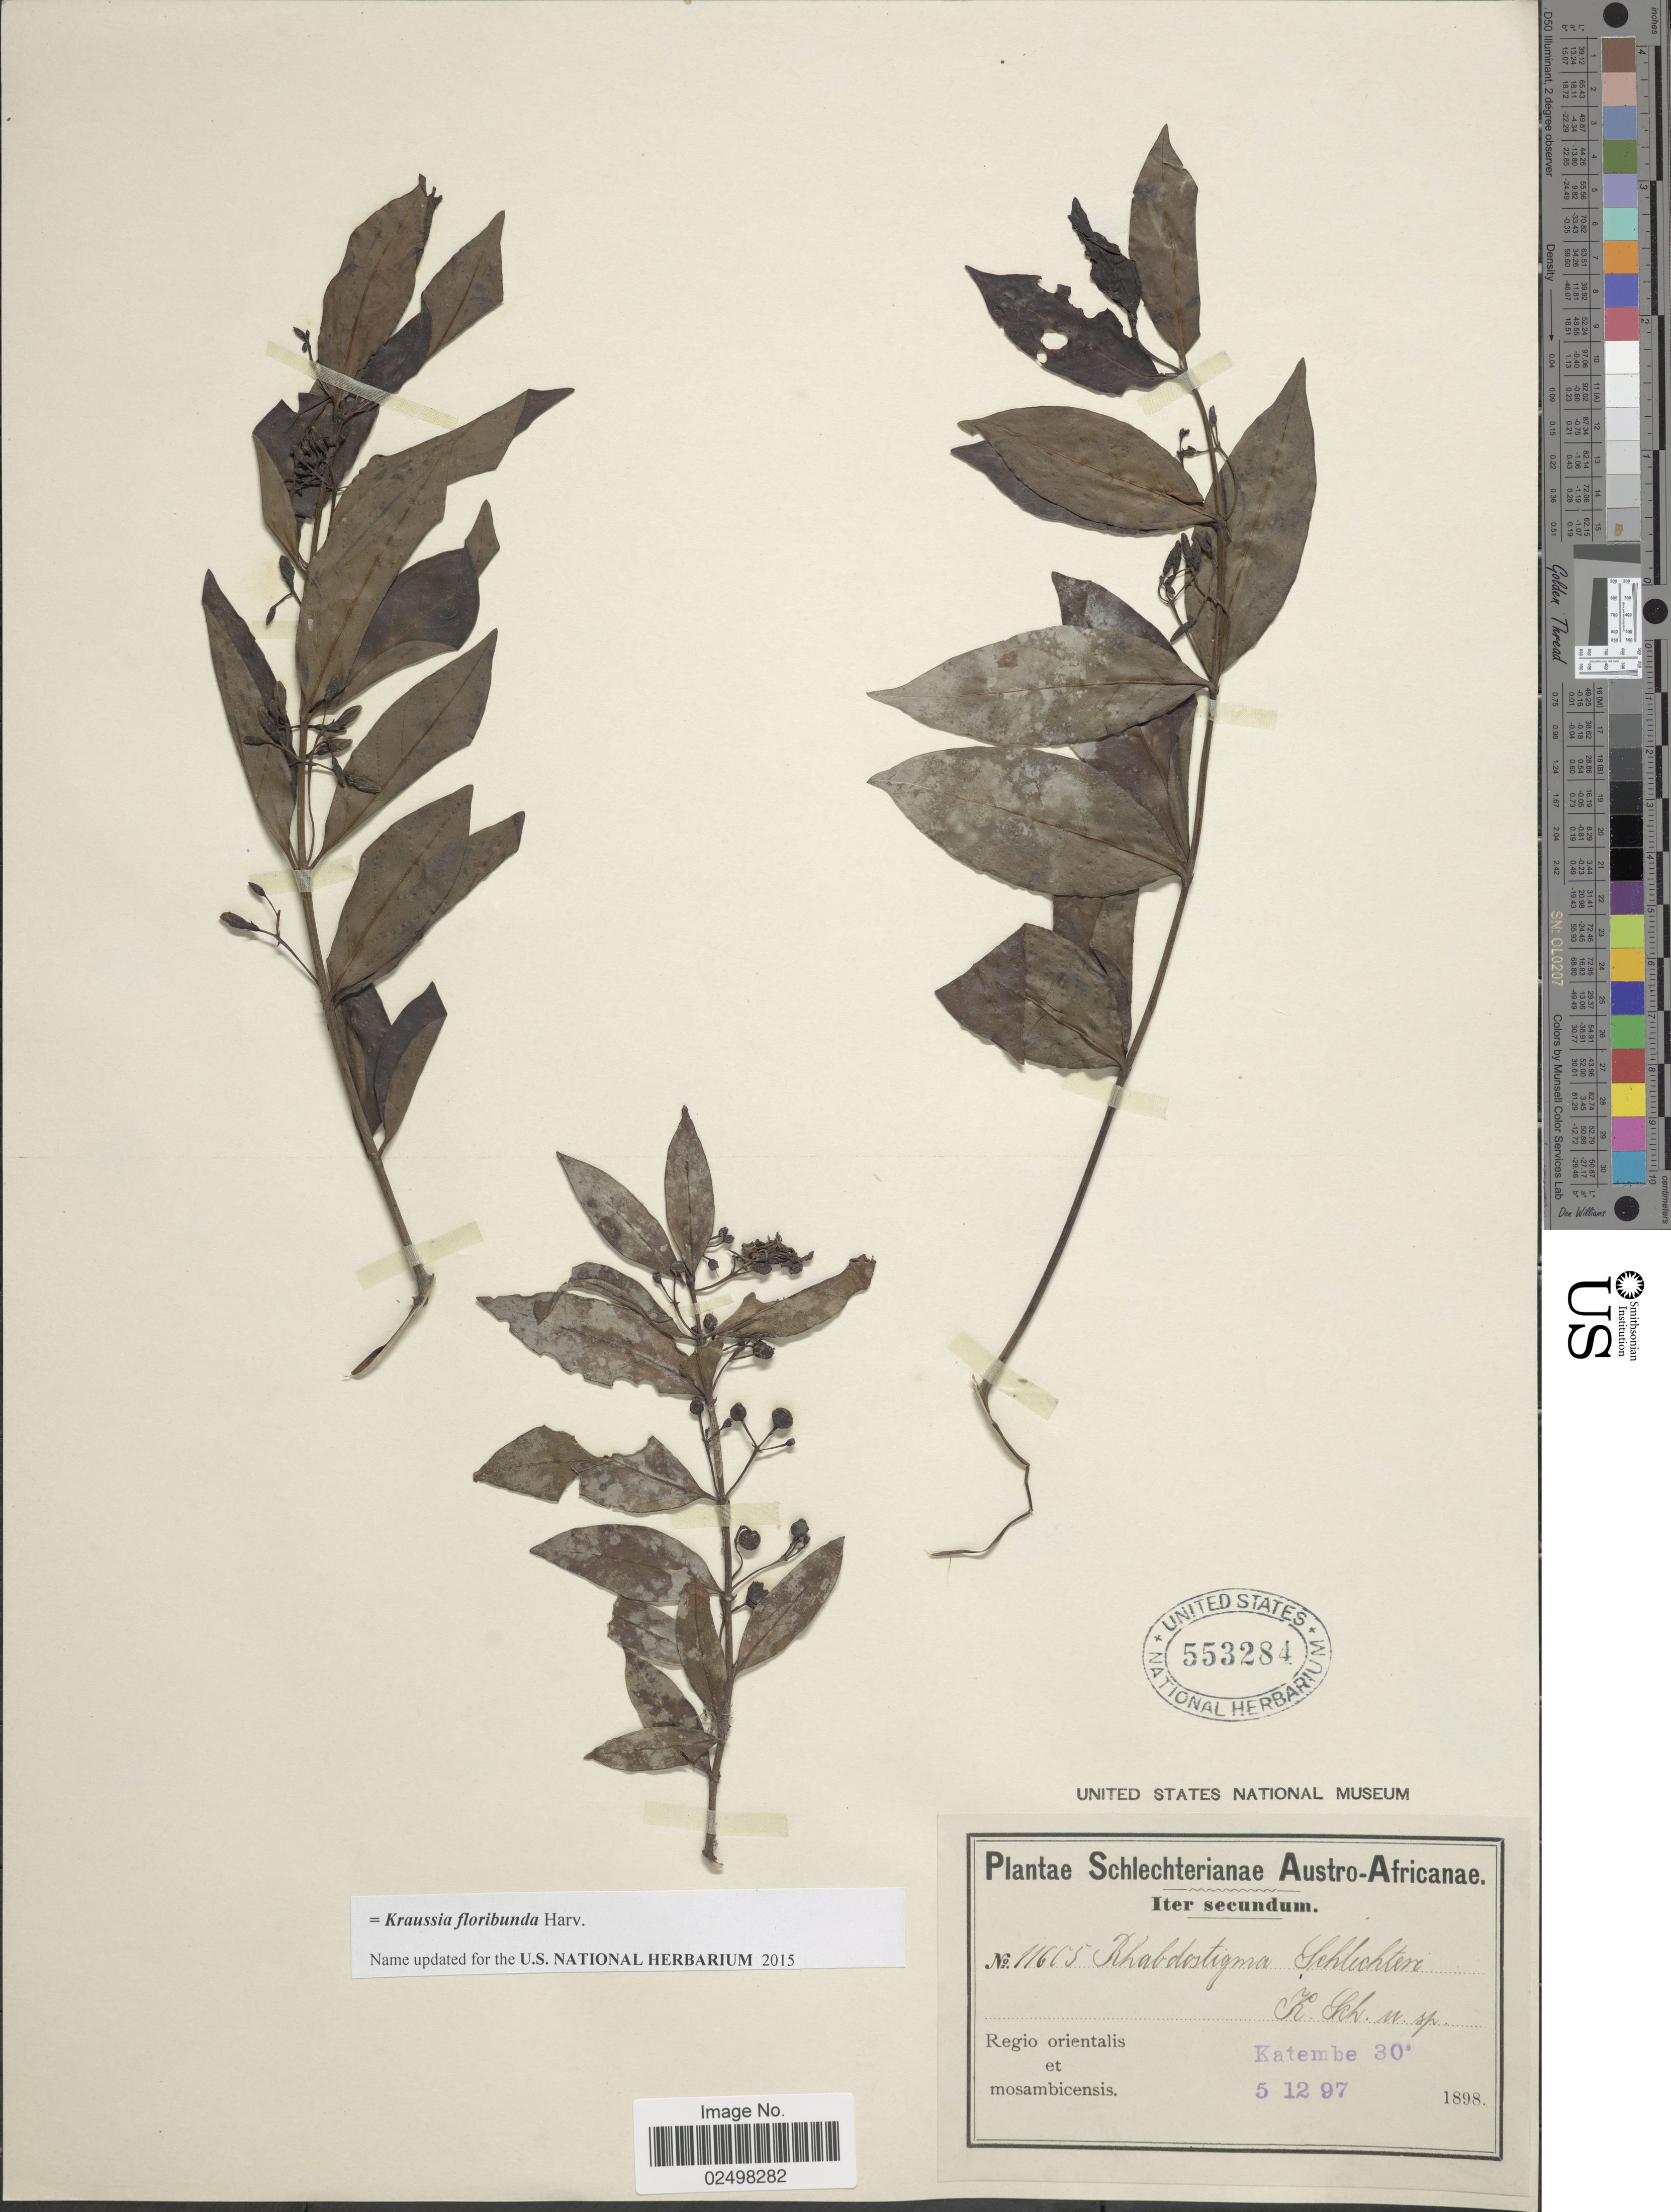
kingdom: Plantae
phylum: Tracheophyta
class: Magnoliopsida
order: Gentianales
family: Rubiaceae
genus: Kraussia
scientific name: Kraussia floribunda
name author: Harv.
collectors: Schlechter, --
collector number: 11665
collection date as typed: Transcribed d/m/y: 5/12/97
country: Mozambique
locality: Austro-Africanae. Regio orientalis et mosambicensis. Katembe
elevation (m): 9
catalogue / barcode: US 553284